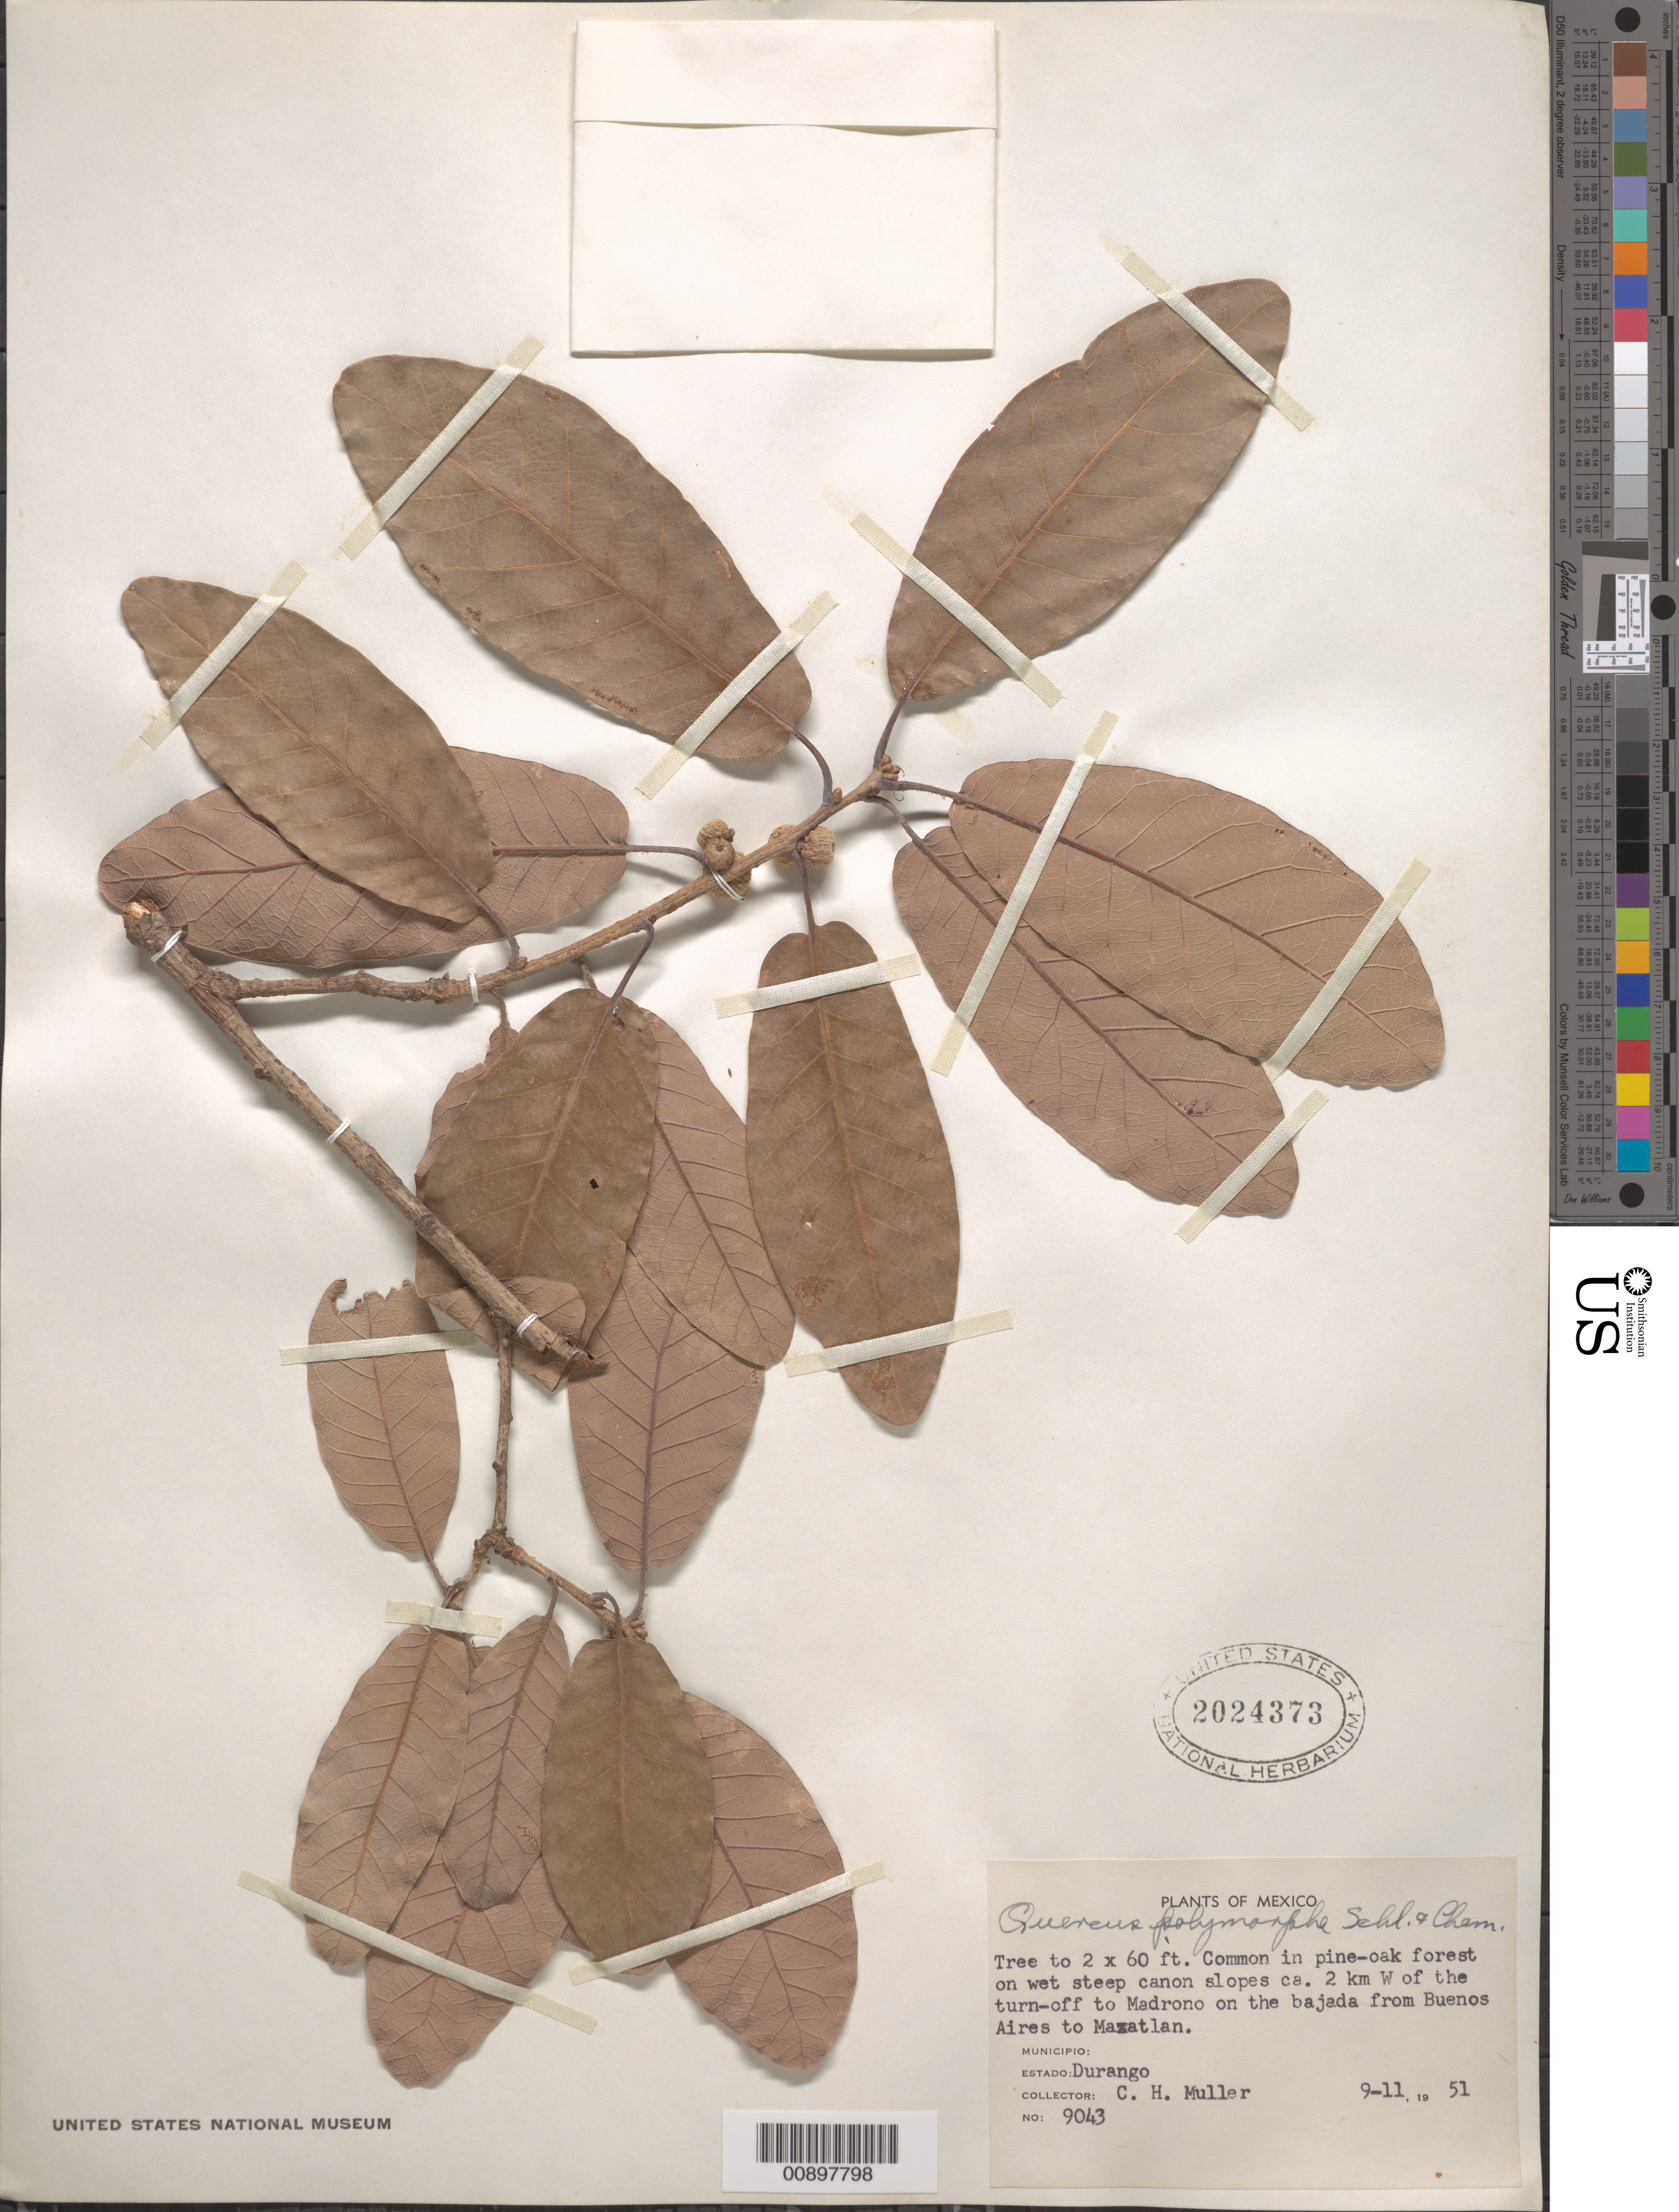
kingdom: Plantae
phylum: Tracheophyta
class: Magnoliopsida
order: Fagales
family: Fagaceae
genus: Quercus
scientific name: Quercus polymorpha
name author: Schltdl. & Cham.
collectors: C. H. Muller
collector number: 9043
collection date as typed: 11 Sep 1951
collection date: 1951-09-11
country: Mexico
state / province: Durango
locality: Ca. 2 km W of the turn-off to Madrono on the bajada from Buenos Aires to Mazatlan.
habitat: Common in pine-oak forest on wet steep canon slopes.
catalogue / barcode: US 2024373